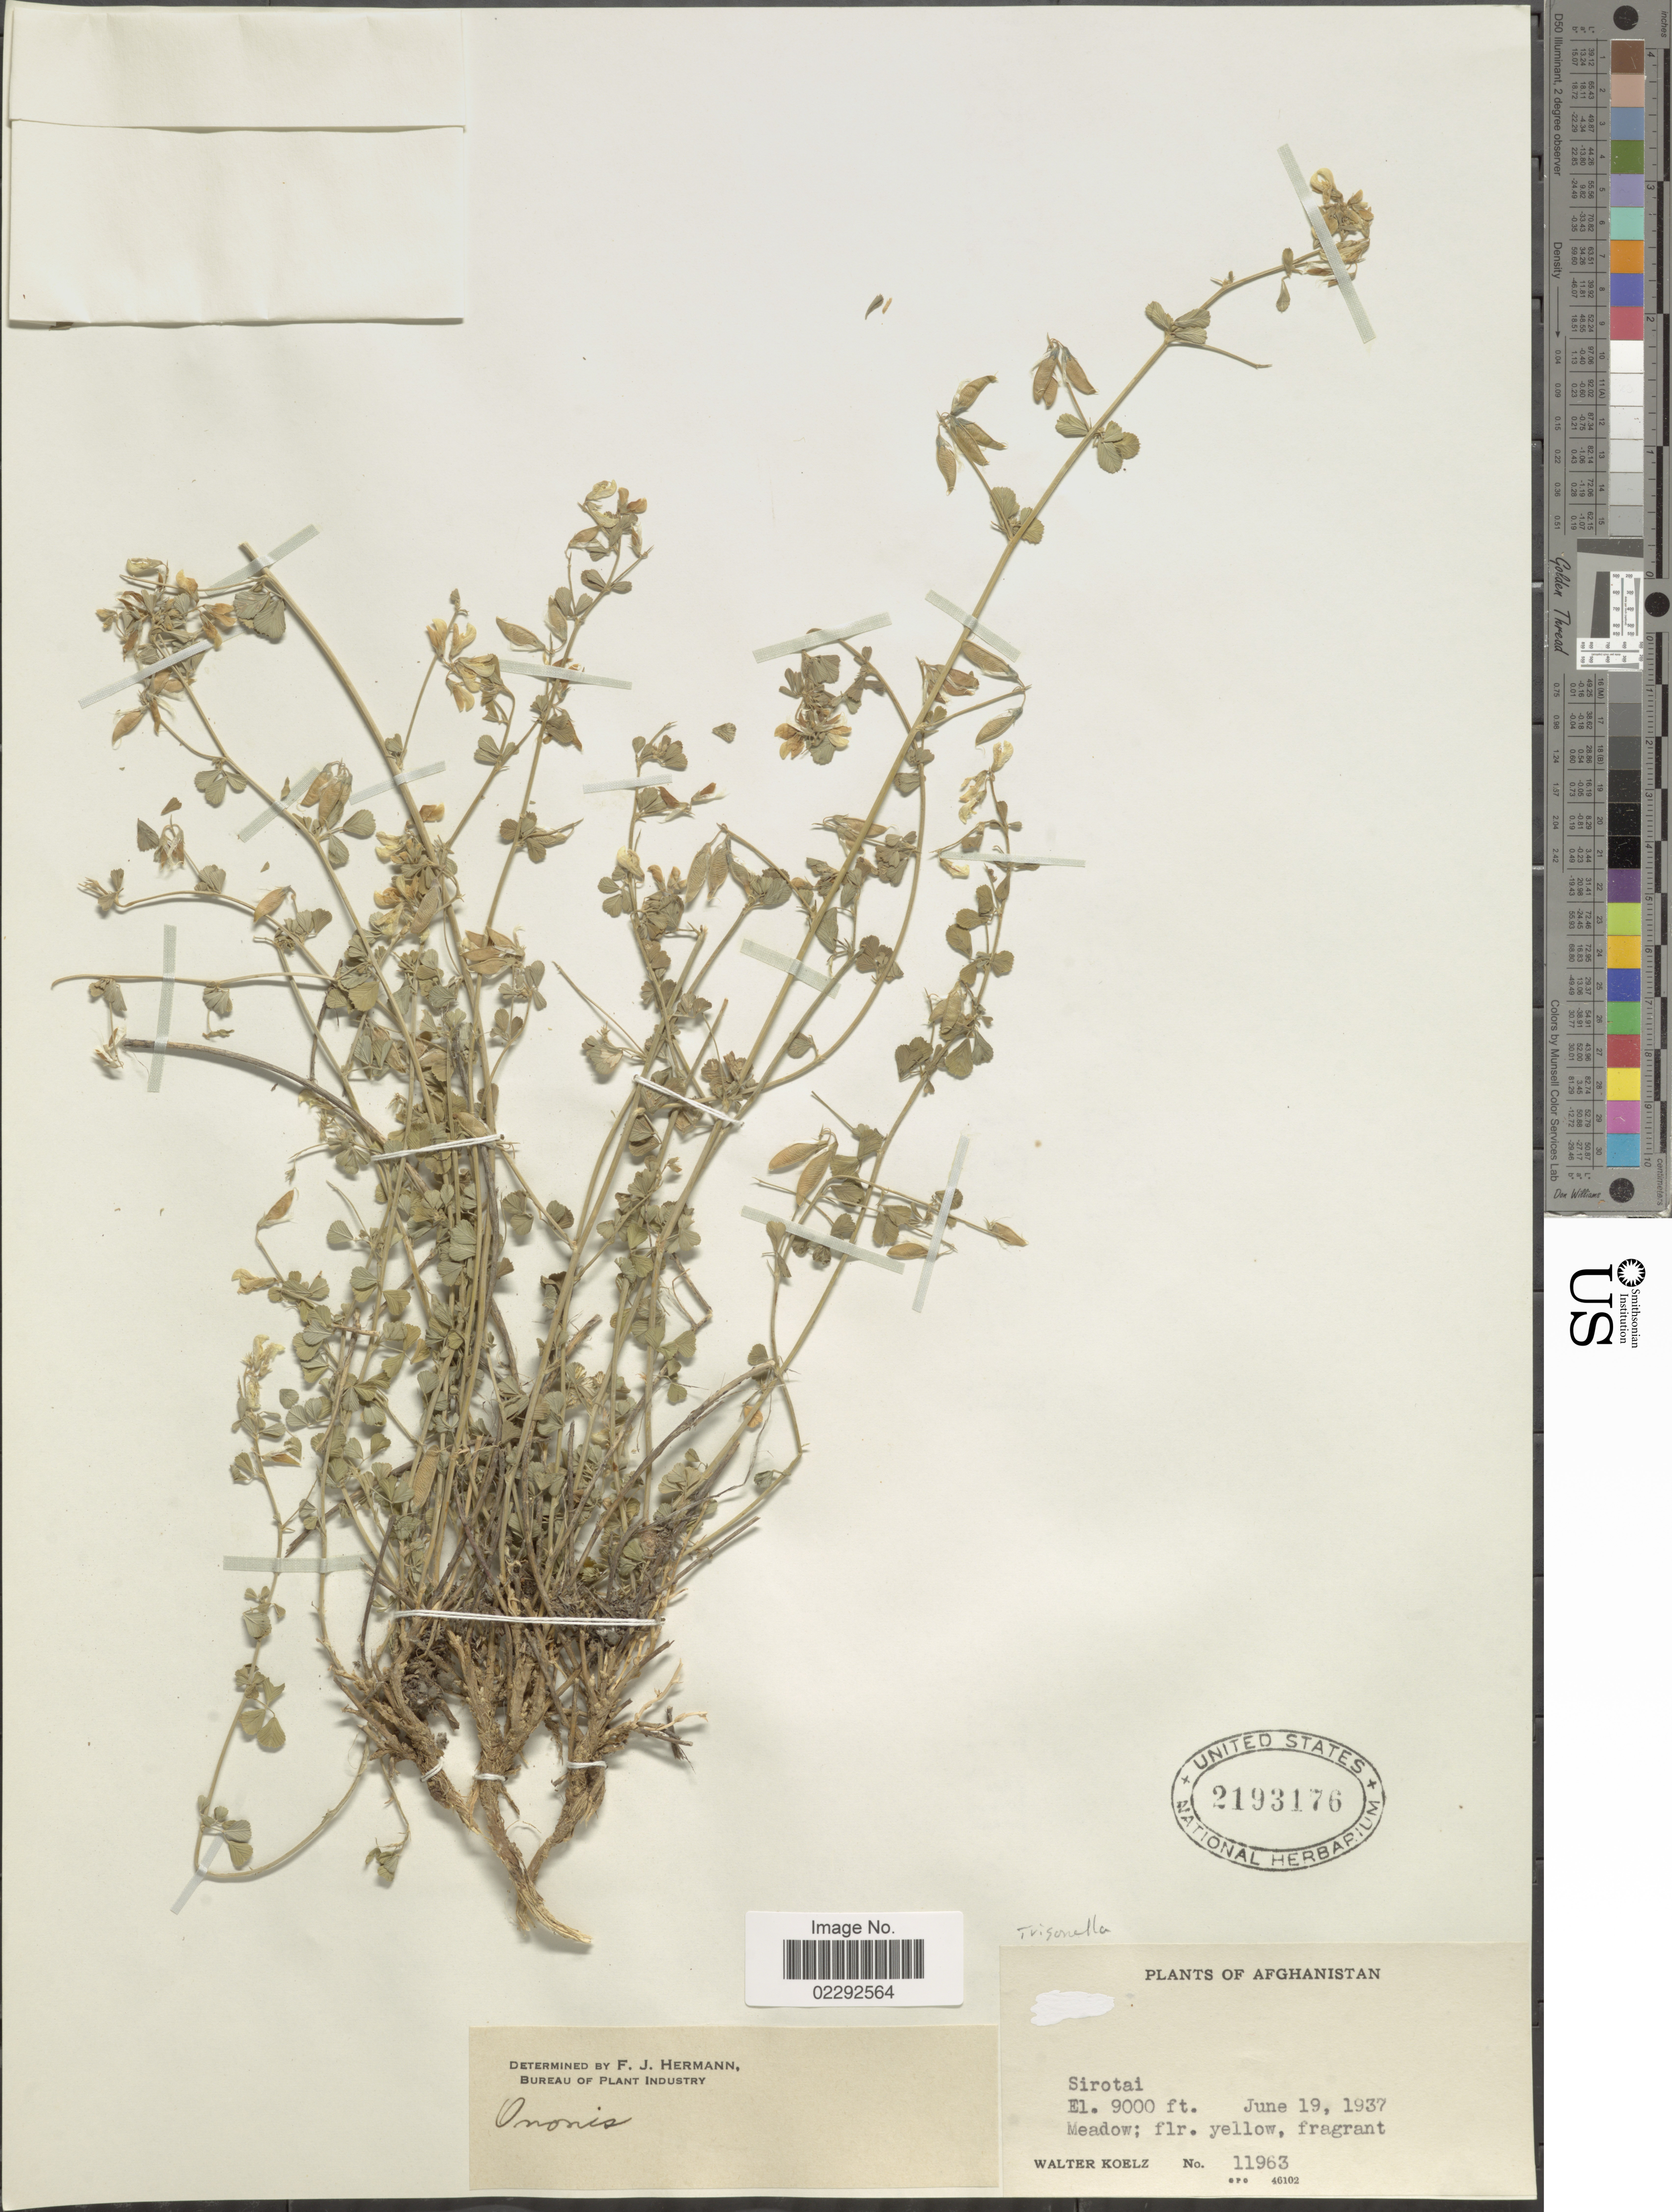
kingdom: Plantae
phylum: Tracheophyta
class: Magnoliopsida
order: Fabales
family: Fabaceae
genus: Trigonella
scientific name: Trigonella sp.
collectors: W. N. Koelz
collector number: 11963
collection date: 1937-06-19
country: Afghanistan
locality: Sirotai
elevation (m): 2743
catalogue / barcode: US 2193176